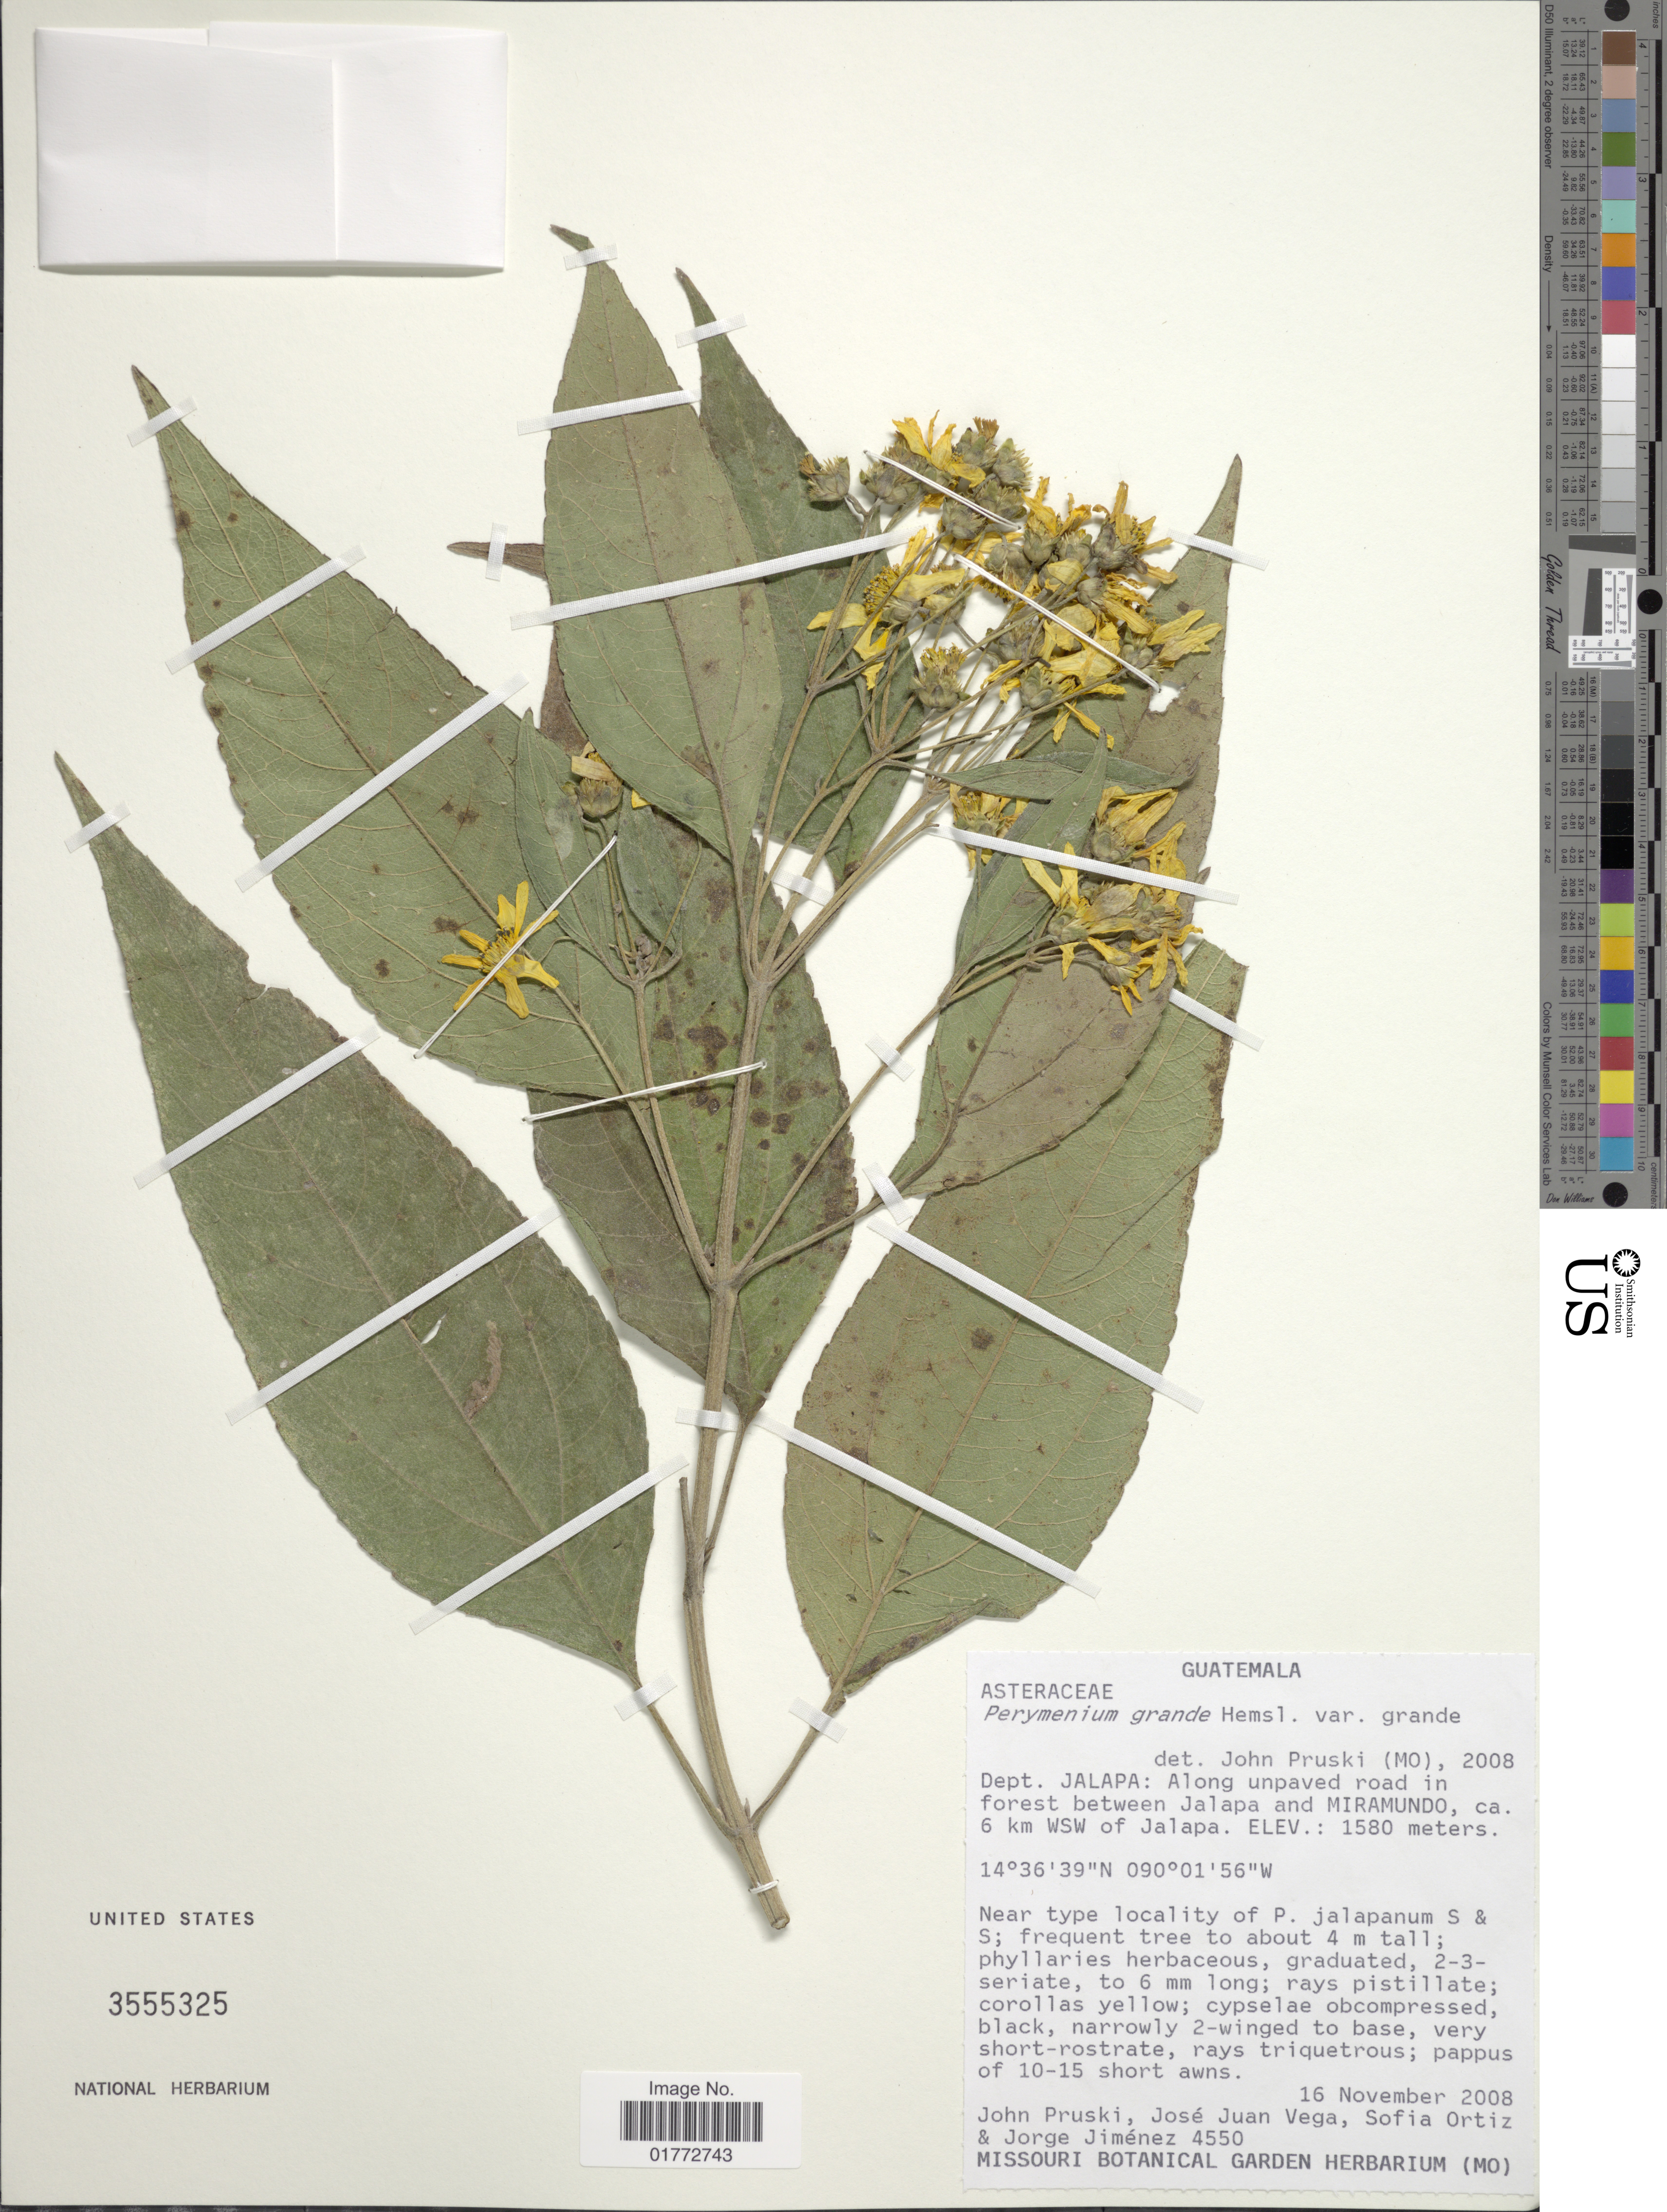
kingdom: Plantae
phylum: Tracheophyta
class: Magnoliopsida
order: Asterales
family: Asteraceae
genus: Perymenium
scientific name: Perymenium grande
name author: Hemsl.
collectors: J. F. Pruski, J. Vega, S. Ortiz & J. Jiménez Ramírez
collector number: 4550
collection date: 2008-11-16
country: Guatemala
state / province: Jalapa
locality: Along unpaved road in forest between Jalapa and Miramundo, ca. 6 km WSW of Jalapa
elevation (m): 1580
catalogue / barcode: US 3555325